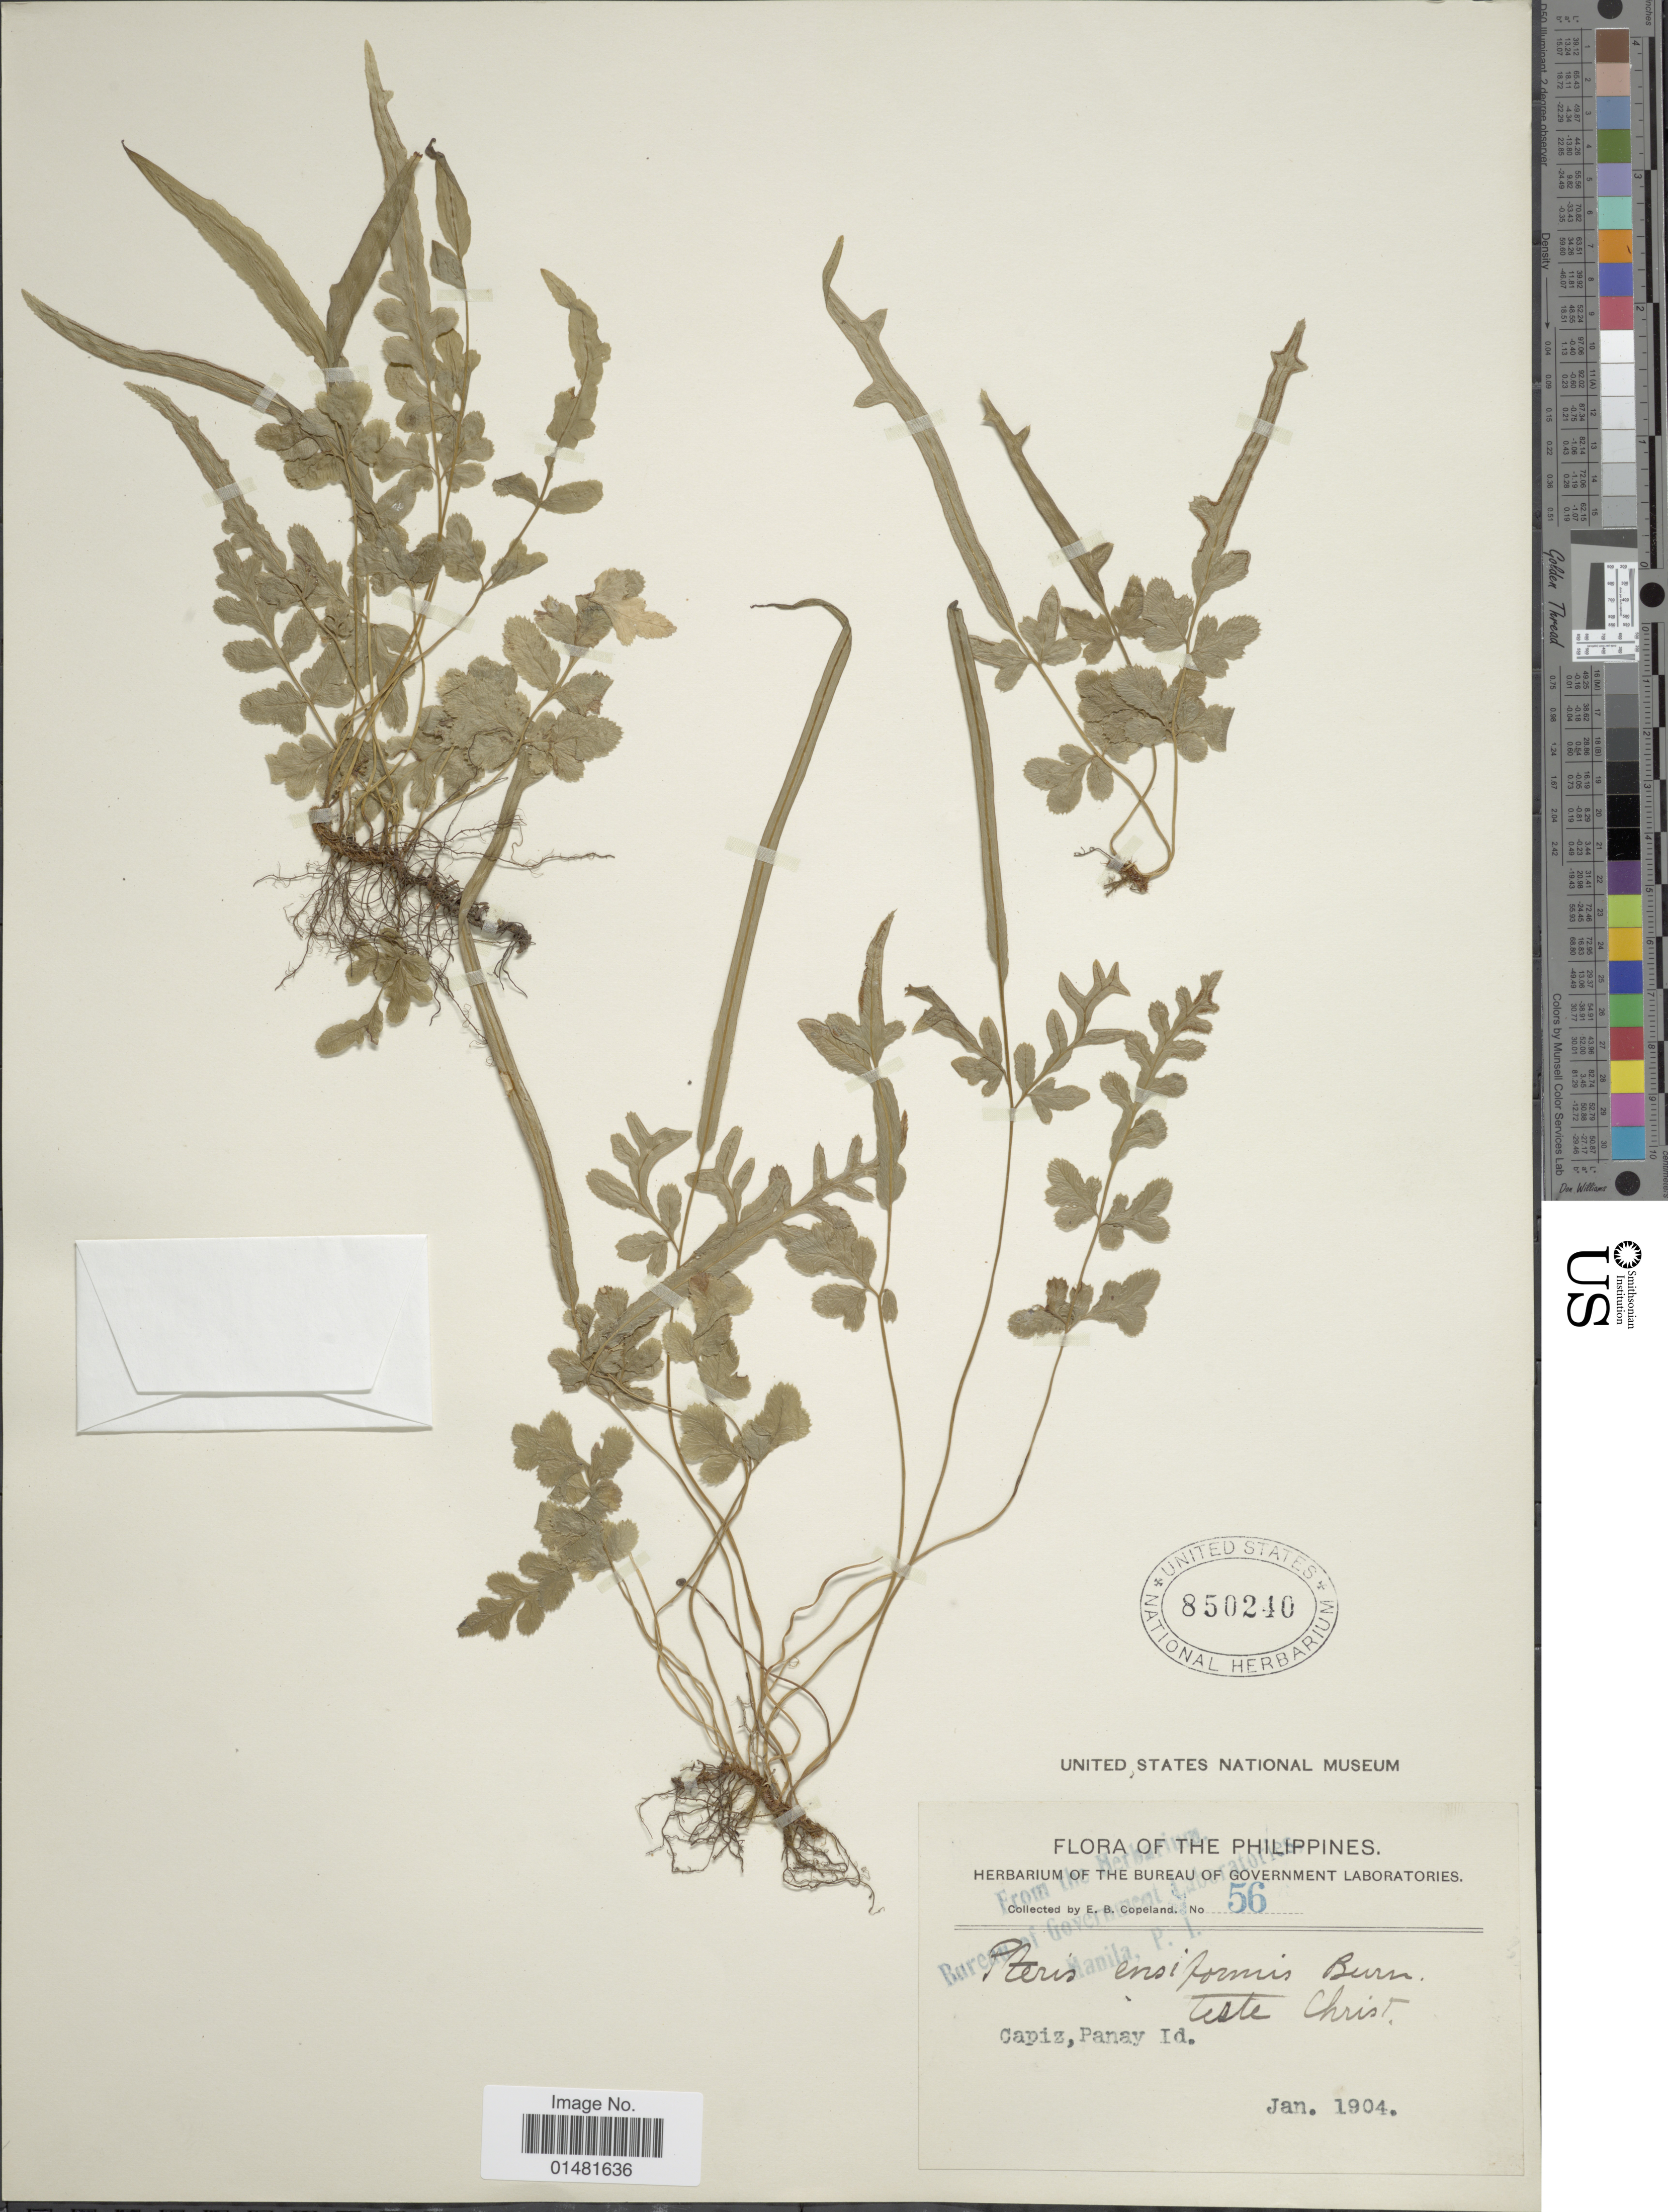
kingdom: Plantae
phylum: Tracheophyta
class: Polypodiopsida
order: Polypodiales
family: Pteridaceae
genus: Pteris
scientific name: Pteris ensiformis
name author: Burm. f.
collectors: E. B. Copeland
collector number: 56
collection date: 1904-01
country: Philippines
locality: Capiz, Panay Id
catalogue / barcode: US 850240